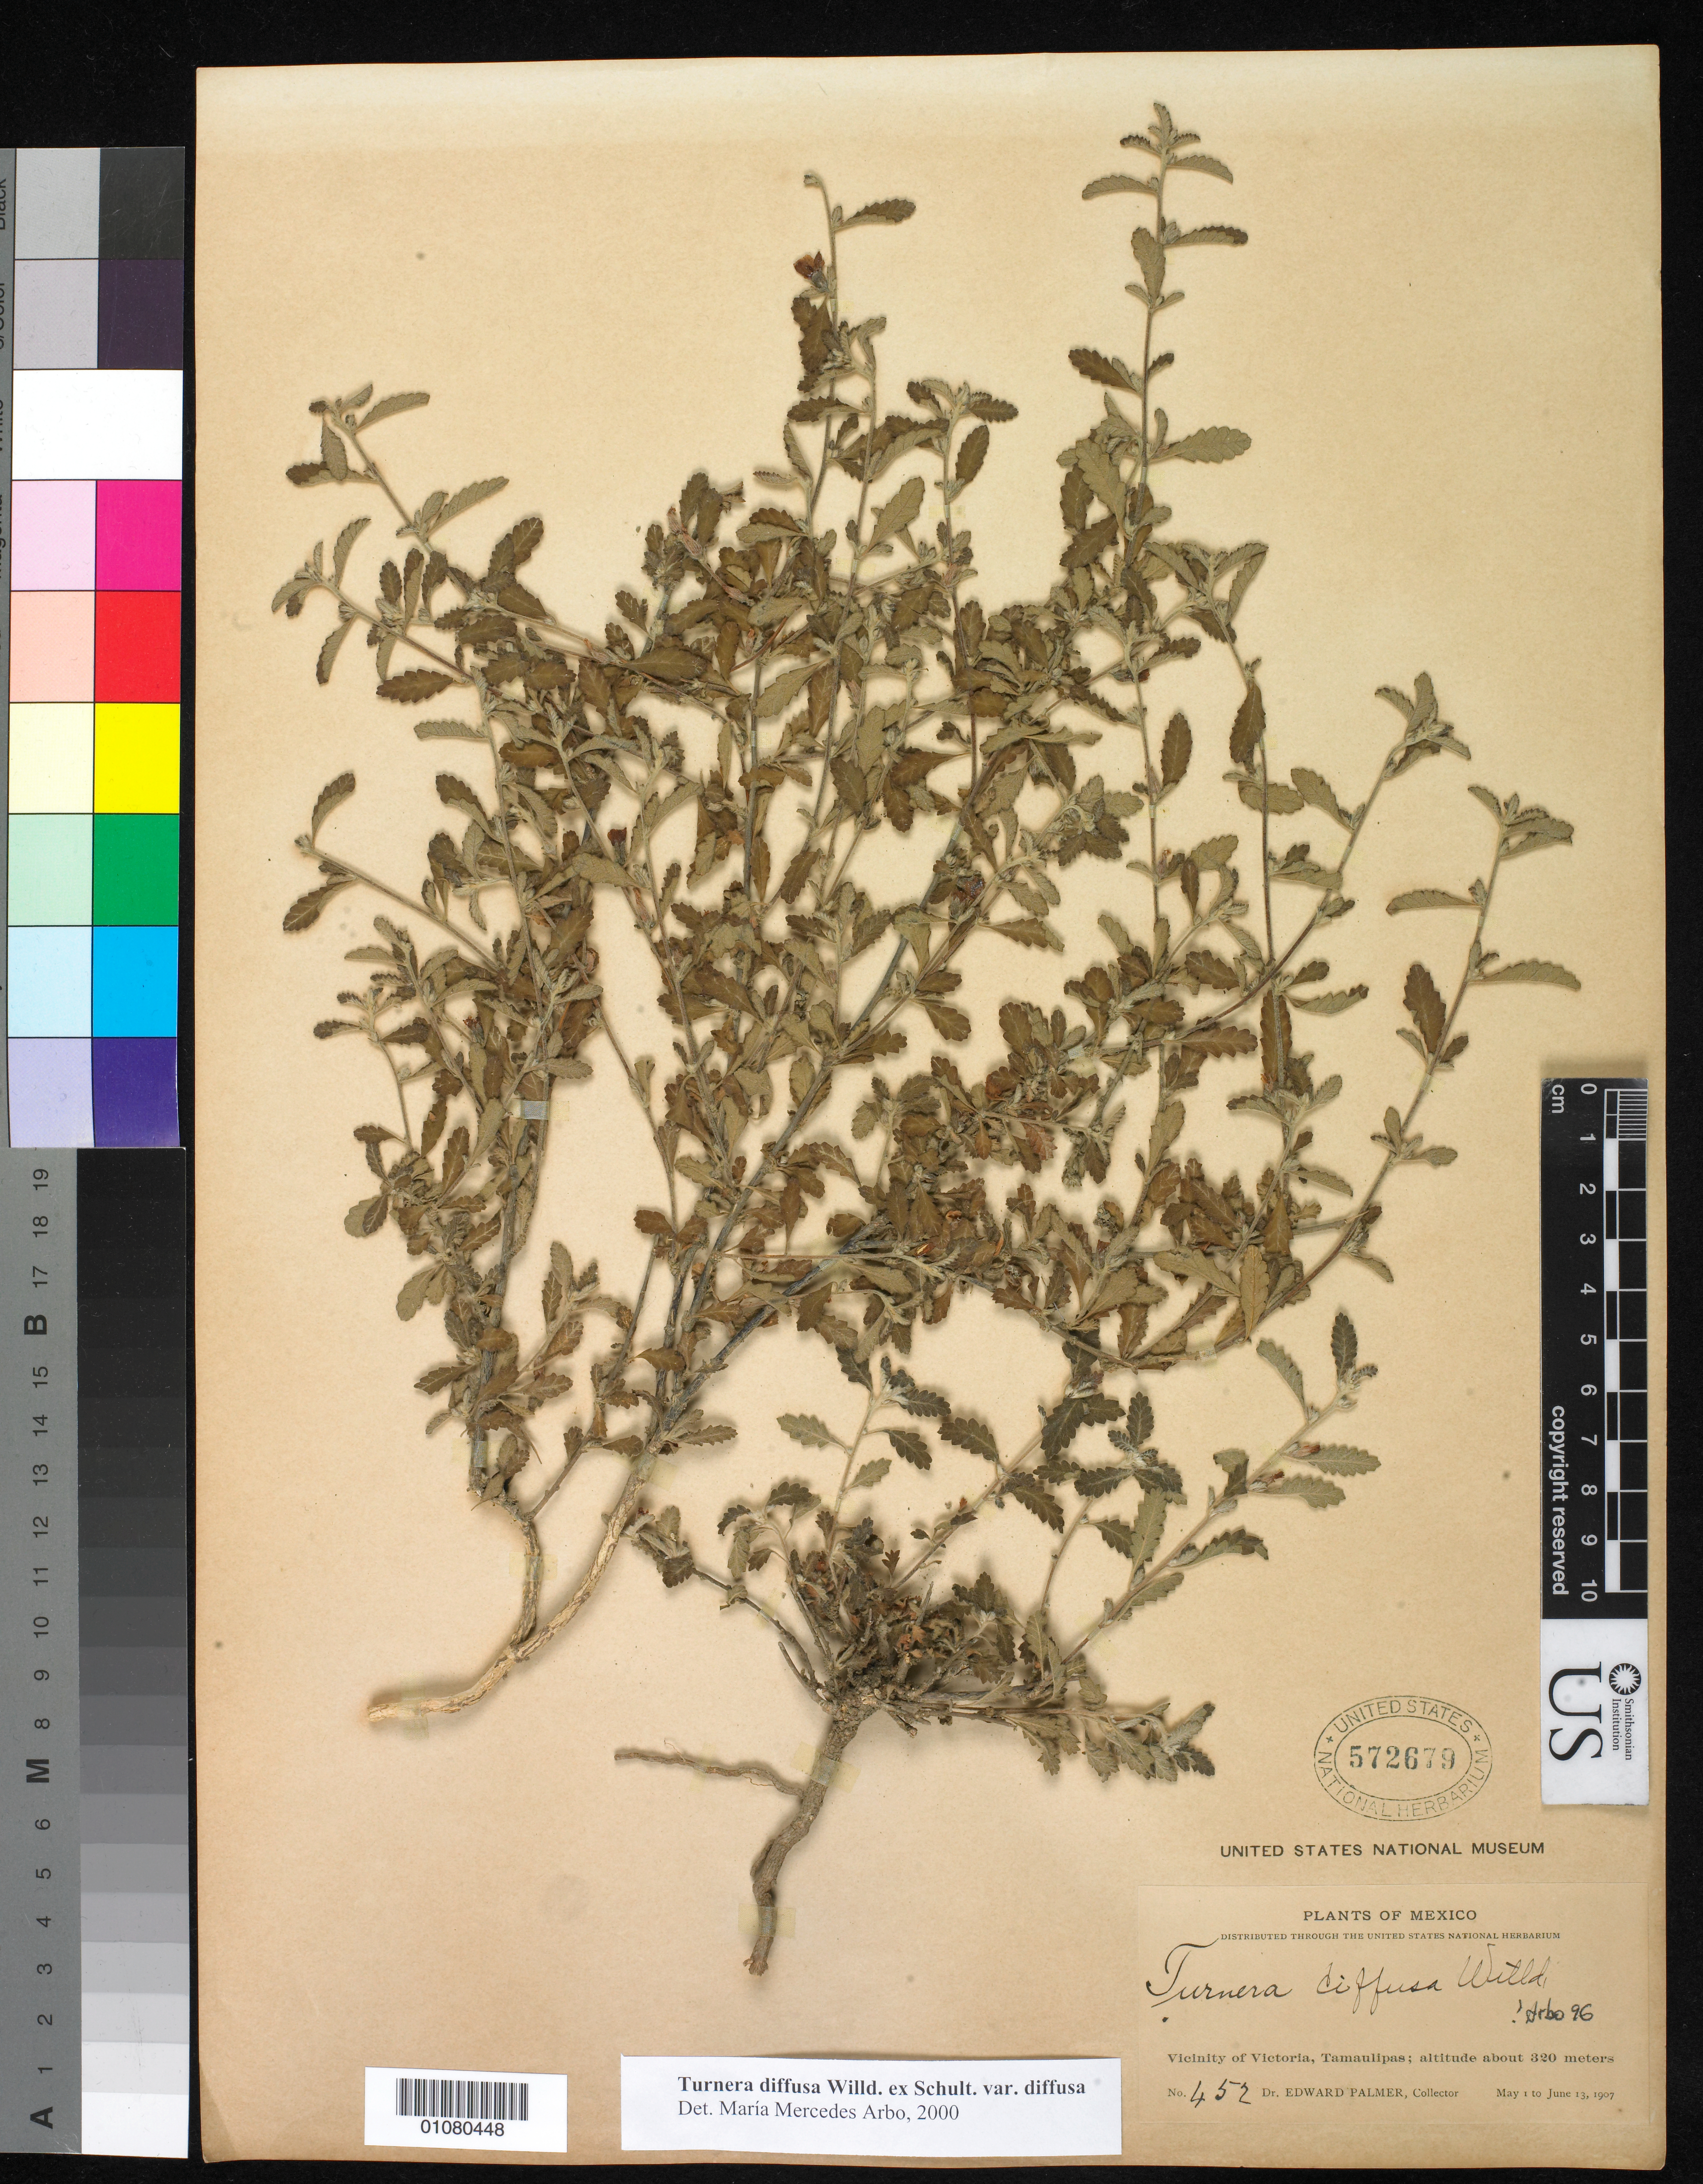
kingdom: Plantae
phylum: Tracheophyta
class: Magnoliopsida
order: Malpighiales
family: Turneraceae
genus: Turnera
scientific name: Turnera diffusa var. diffusa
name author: Willd. ex Schult.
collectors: E. Palmer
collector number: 452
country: Mexico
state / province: Tamaulipas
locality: VictoRIA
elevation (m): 320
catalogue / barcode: US 572679